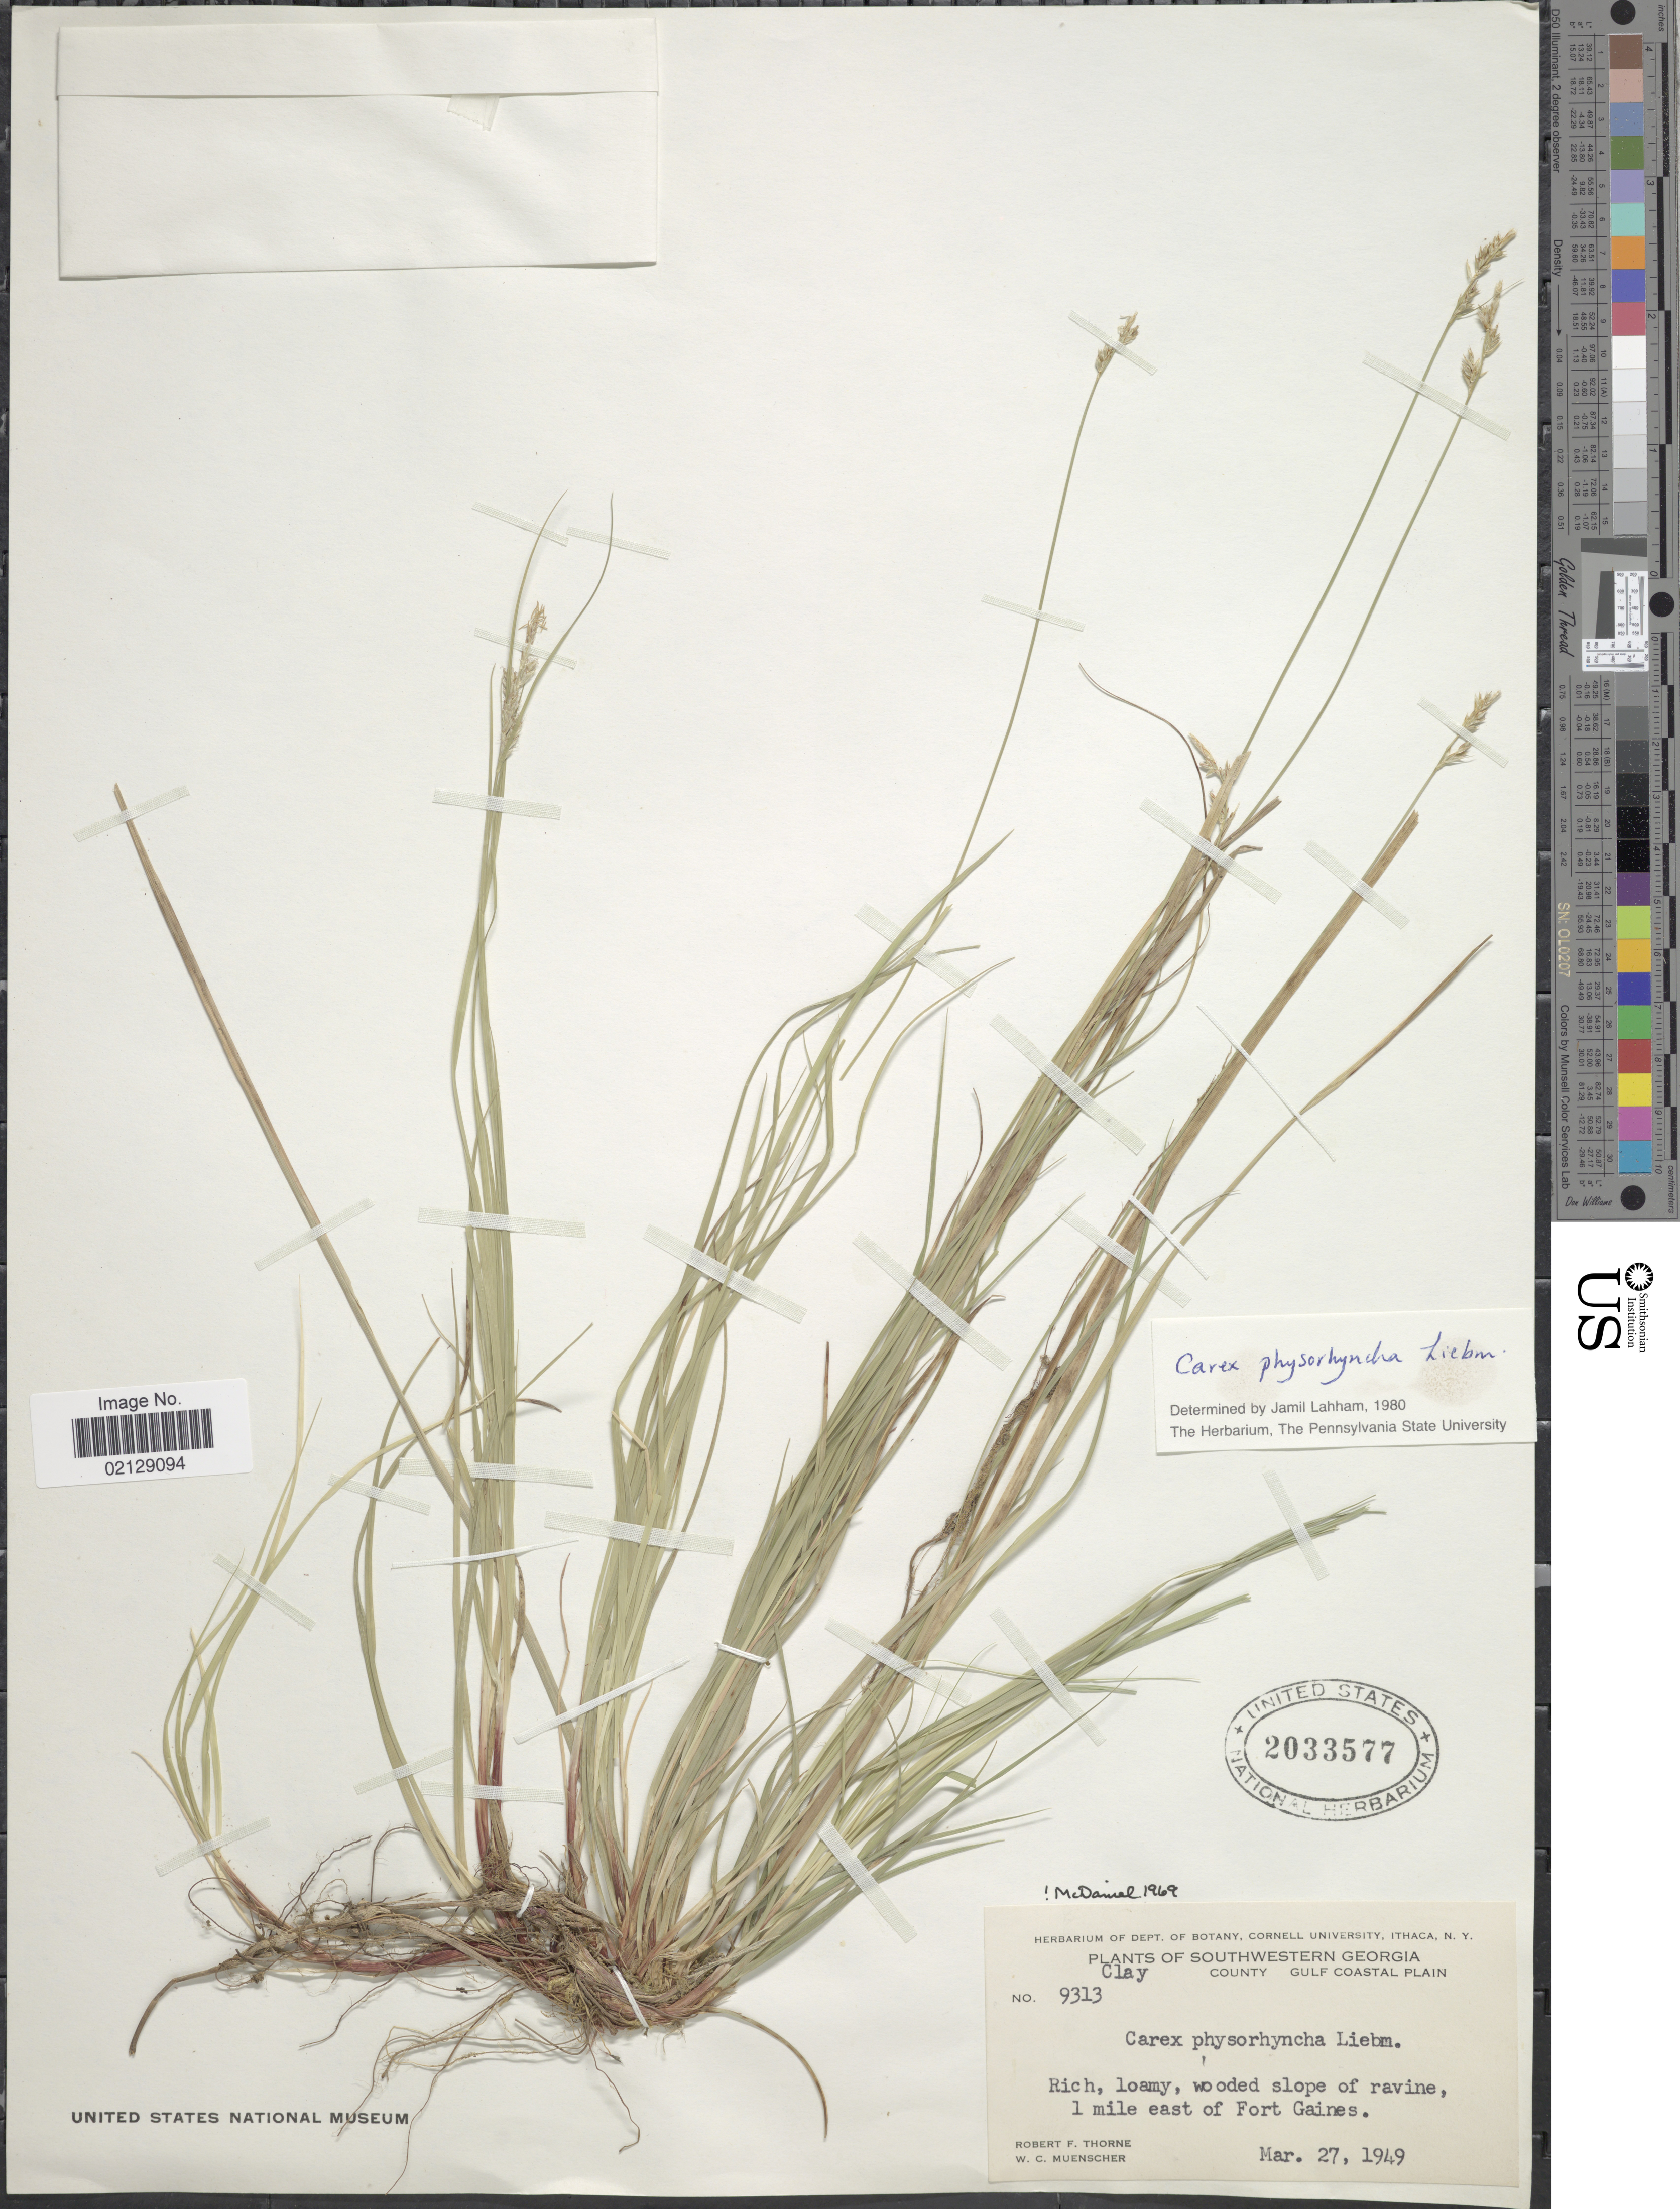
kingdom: Plantae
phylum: Tracheophyta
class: Liliopsida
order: Poales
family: Cyperaceae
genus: Carex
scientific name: Carex physorhyncha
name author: Liebm. ex Steud.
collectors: R. F. Thorne & W. Muenscher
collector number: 9313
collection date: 1949-03-27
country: United States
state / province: Georgia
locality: Southwestern Georgia, Clay County, Gulf Coastal Plain, wooded slope of ravine 1 mile east of Fort Gaines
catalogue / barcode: US 2033577